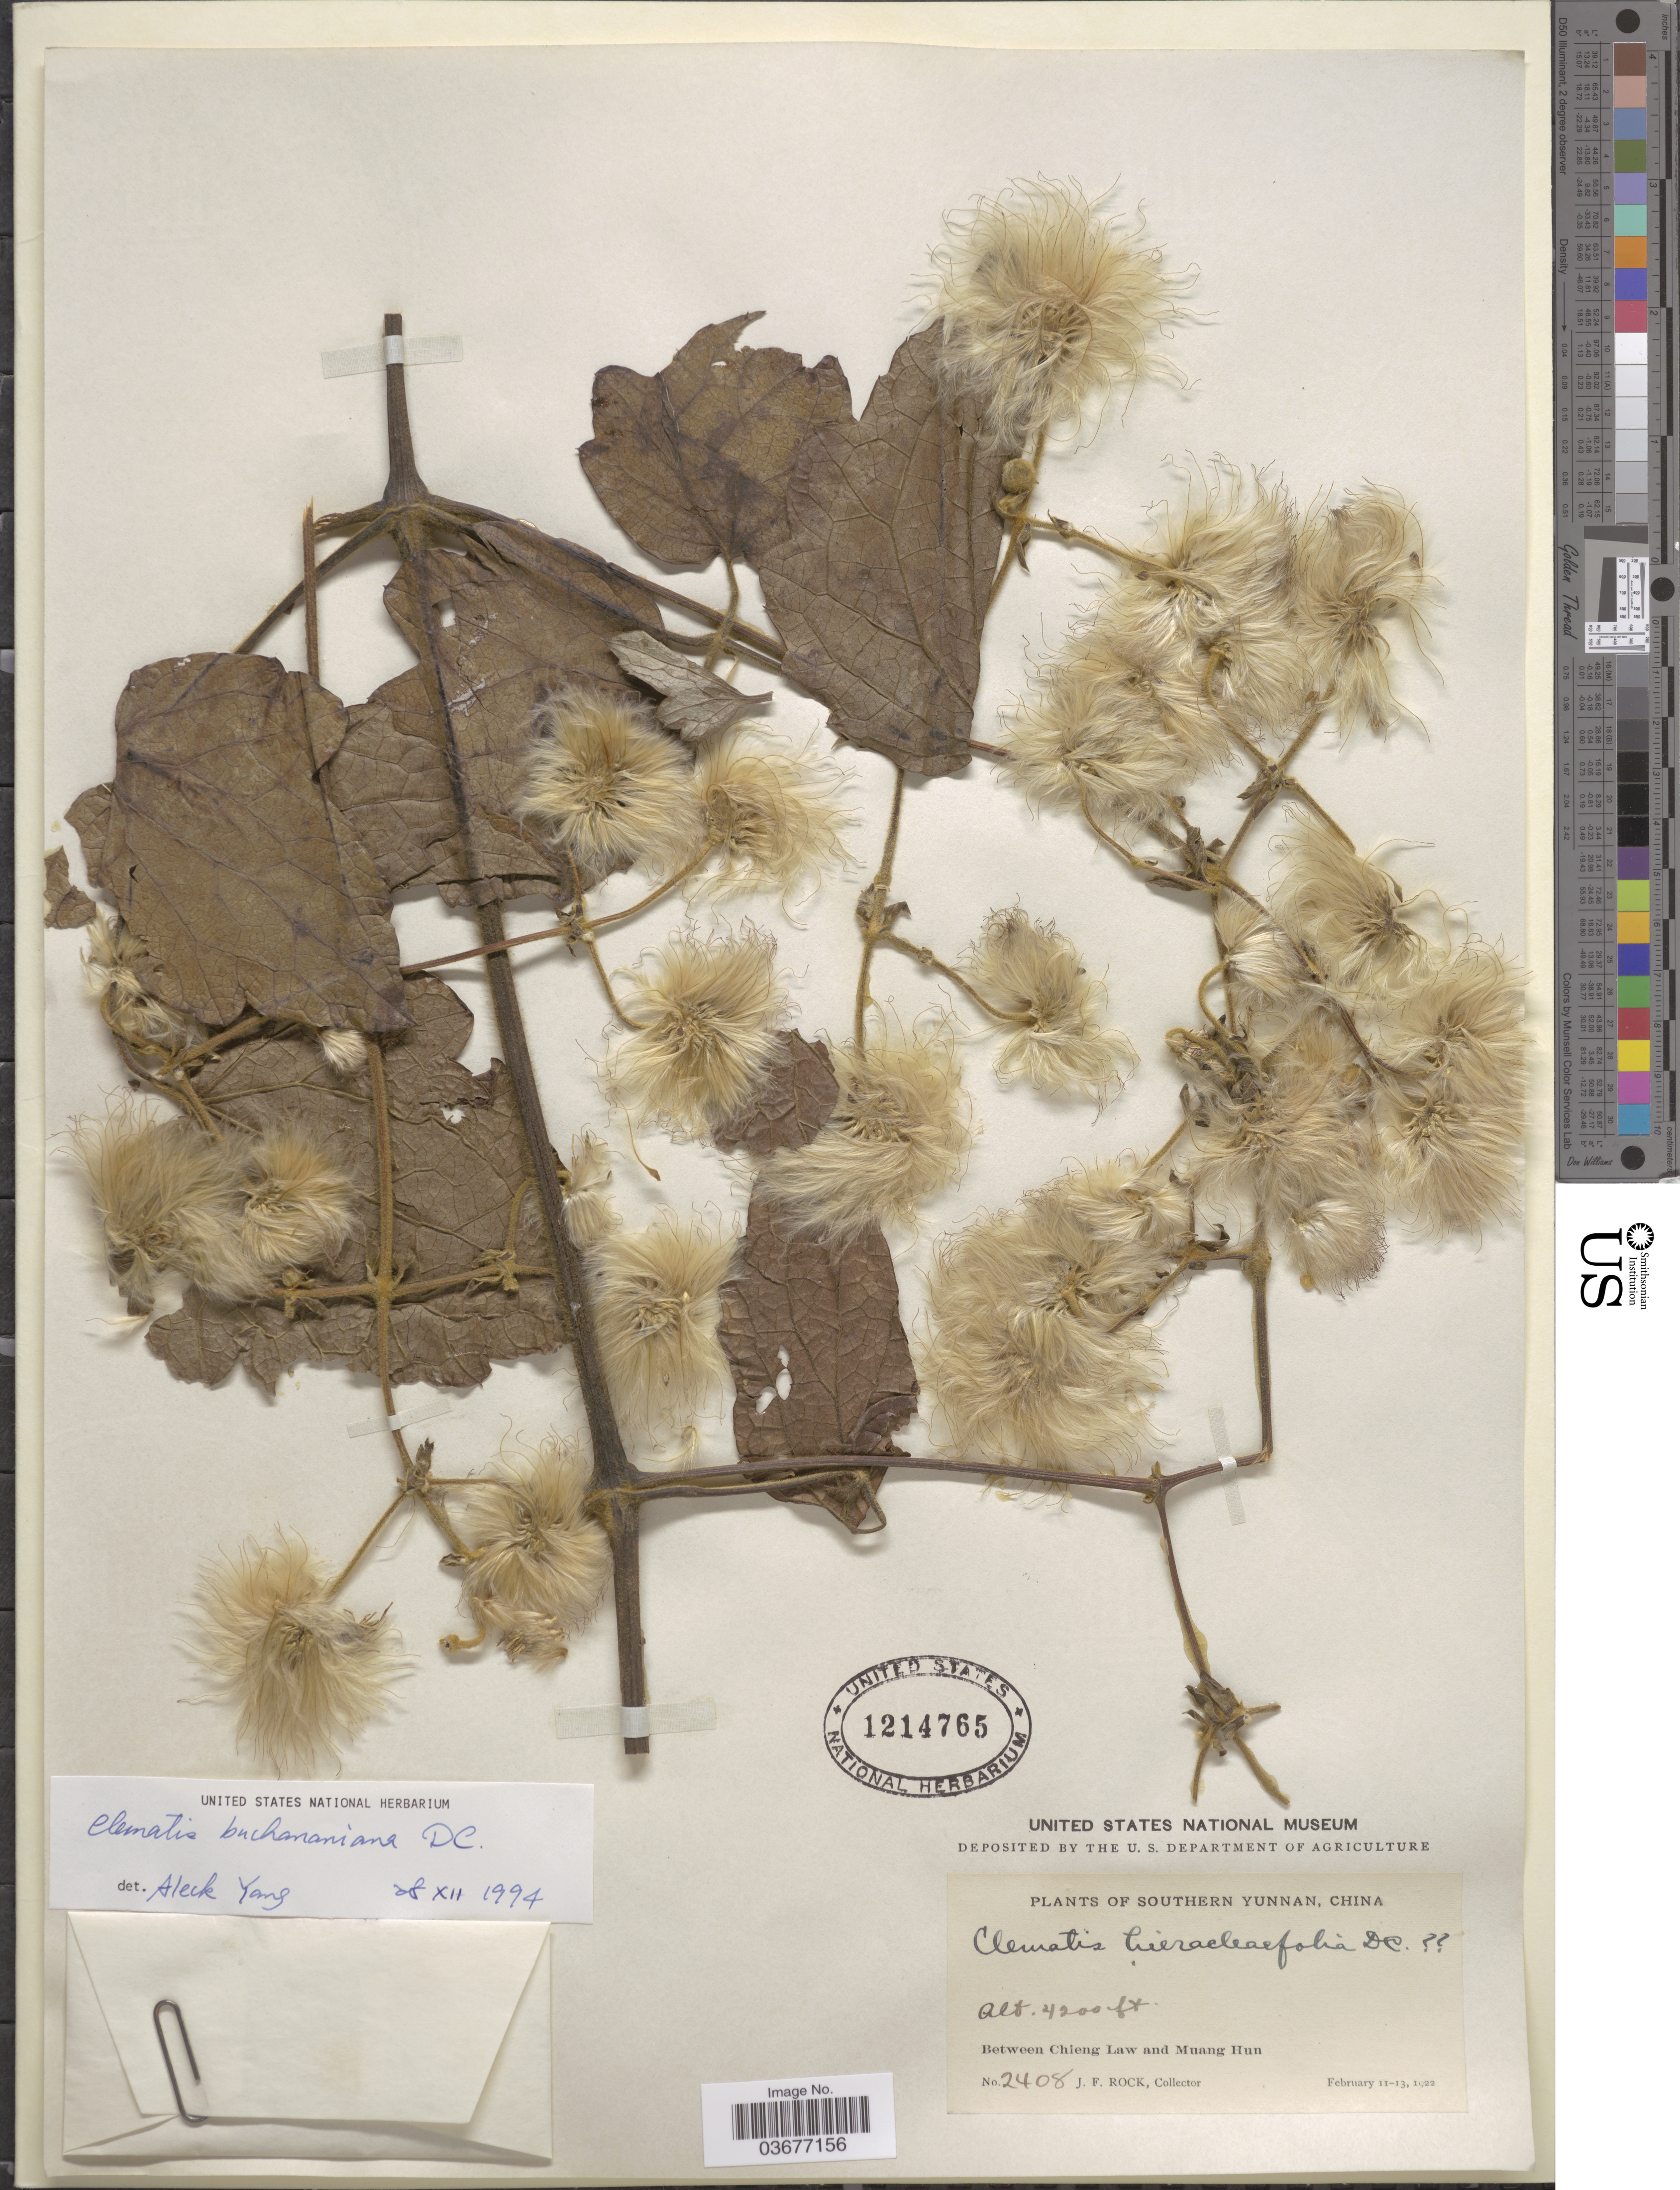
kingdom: Plantae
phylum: Tracheophyta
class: Magnoliopsida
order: Ranunculales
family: Ranunculaceae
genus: Clematis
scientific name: Clematis heracleifolia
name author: DC.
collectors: J. Rock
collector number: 2408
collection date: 1922-02-11/1922-02-13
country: China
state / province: Yunnan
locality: Southern Yunnan. Between Chieng Law and Muang Hun.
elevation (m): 1280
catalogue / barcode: US 1214765